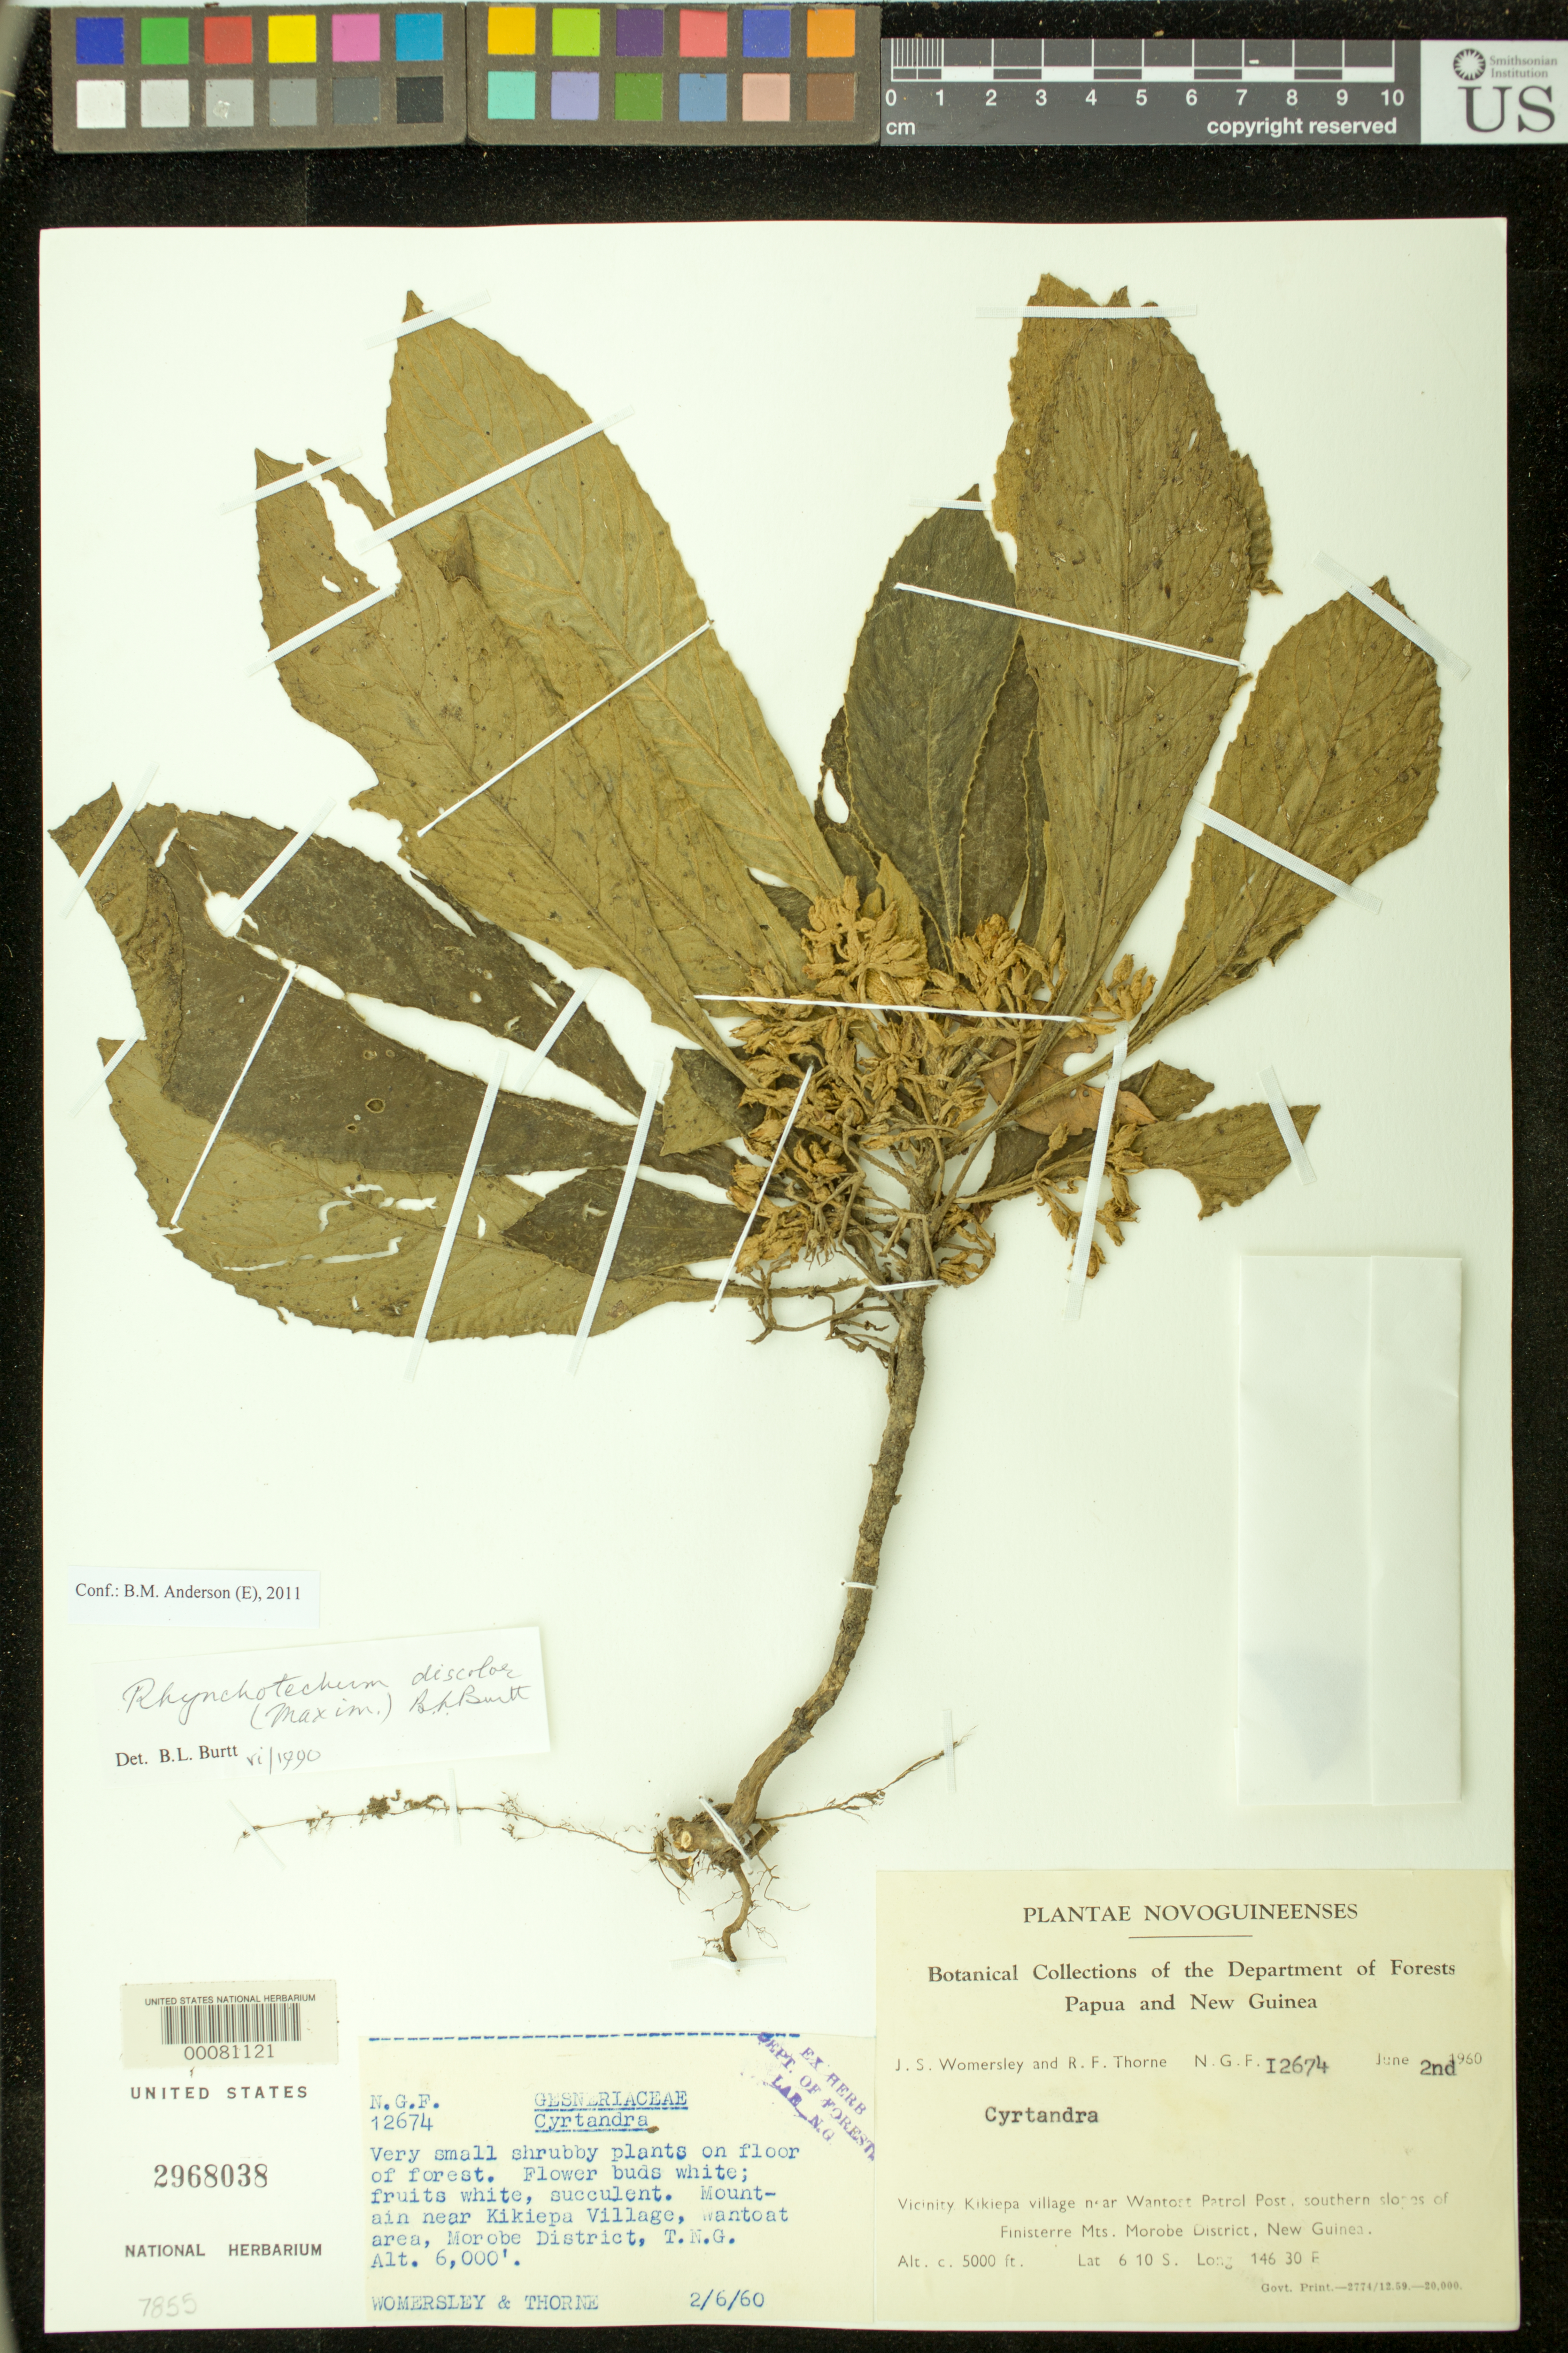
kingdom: Plantae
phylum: Tracheophyta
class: Magnoliopsida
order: Lamiales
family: Gesneriaceae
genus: Rhynchotechum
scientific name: Rhynchotechum discolor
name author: (Maxim.) B.L. Burtt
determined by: Burtt, B. L.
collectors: J. S. Womersley & R. F. Thorne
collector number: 12674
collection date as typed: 02 Jun 1960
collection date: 1960-06-02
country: Papua New Guinea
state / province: Morobe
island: New Guinea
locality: Mountain near kikiepa village, wantoat area, morobe district southern slopes of finisterre mts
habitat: On floor of forest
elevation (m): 1829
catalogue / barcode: US 2968038